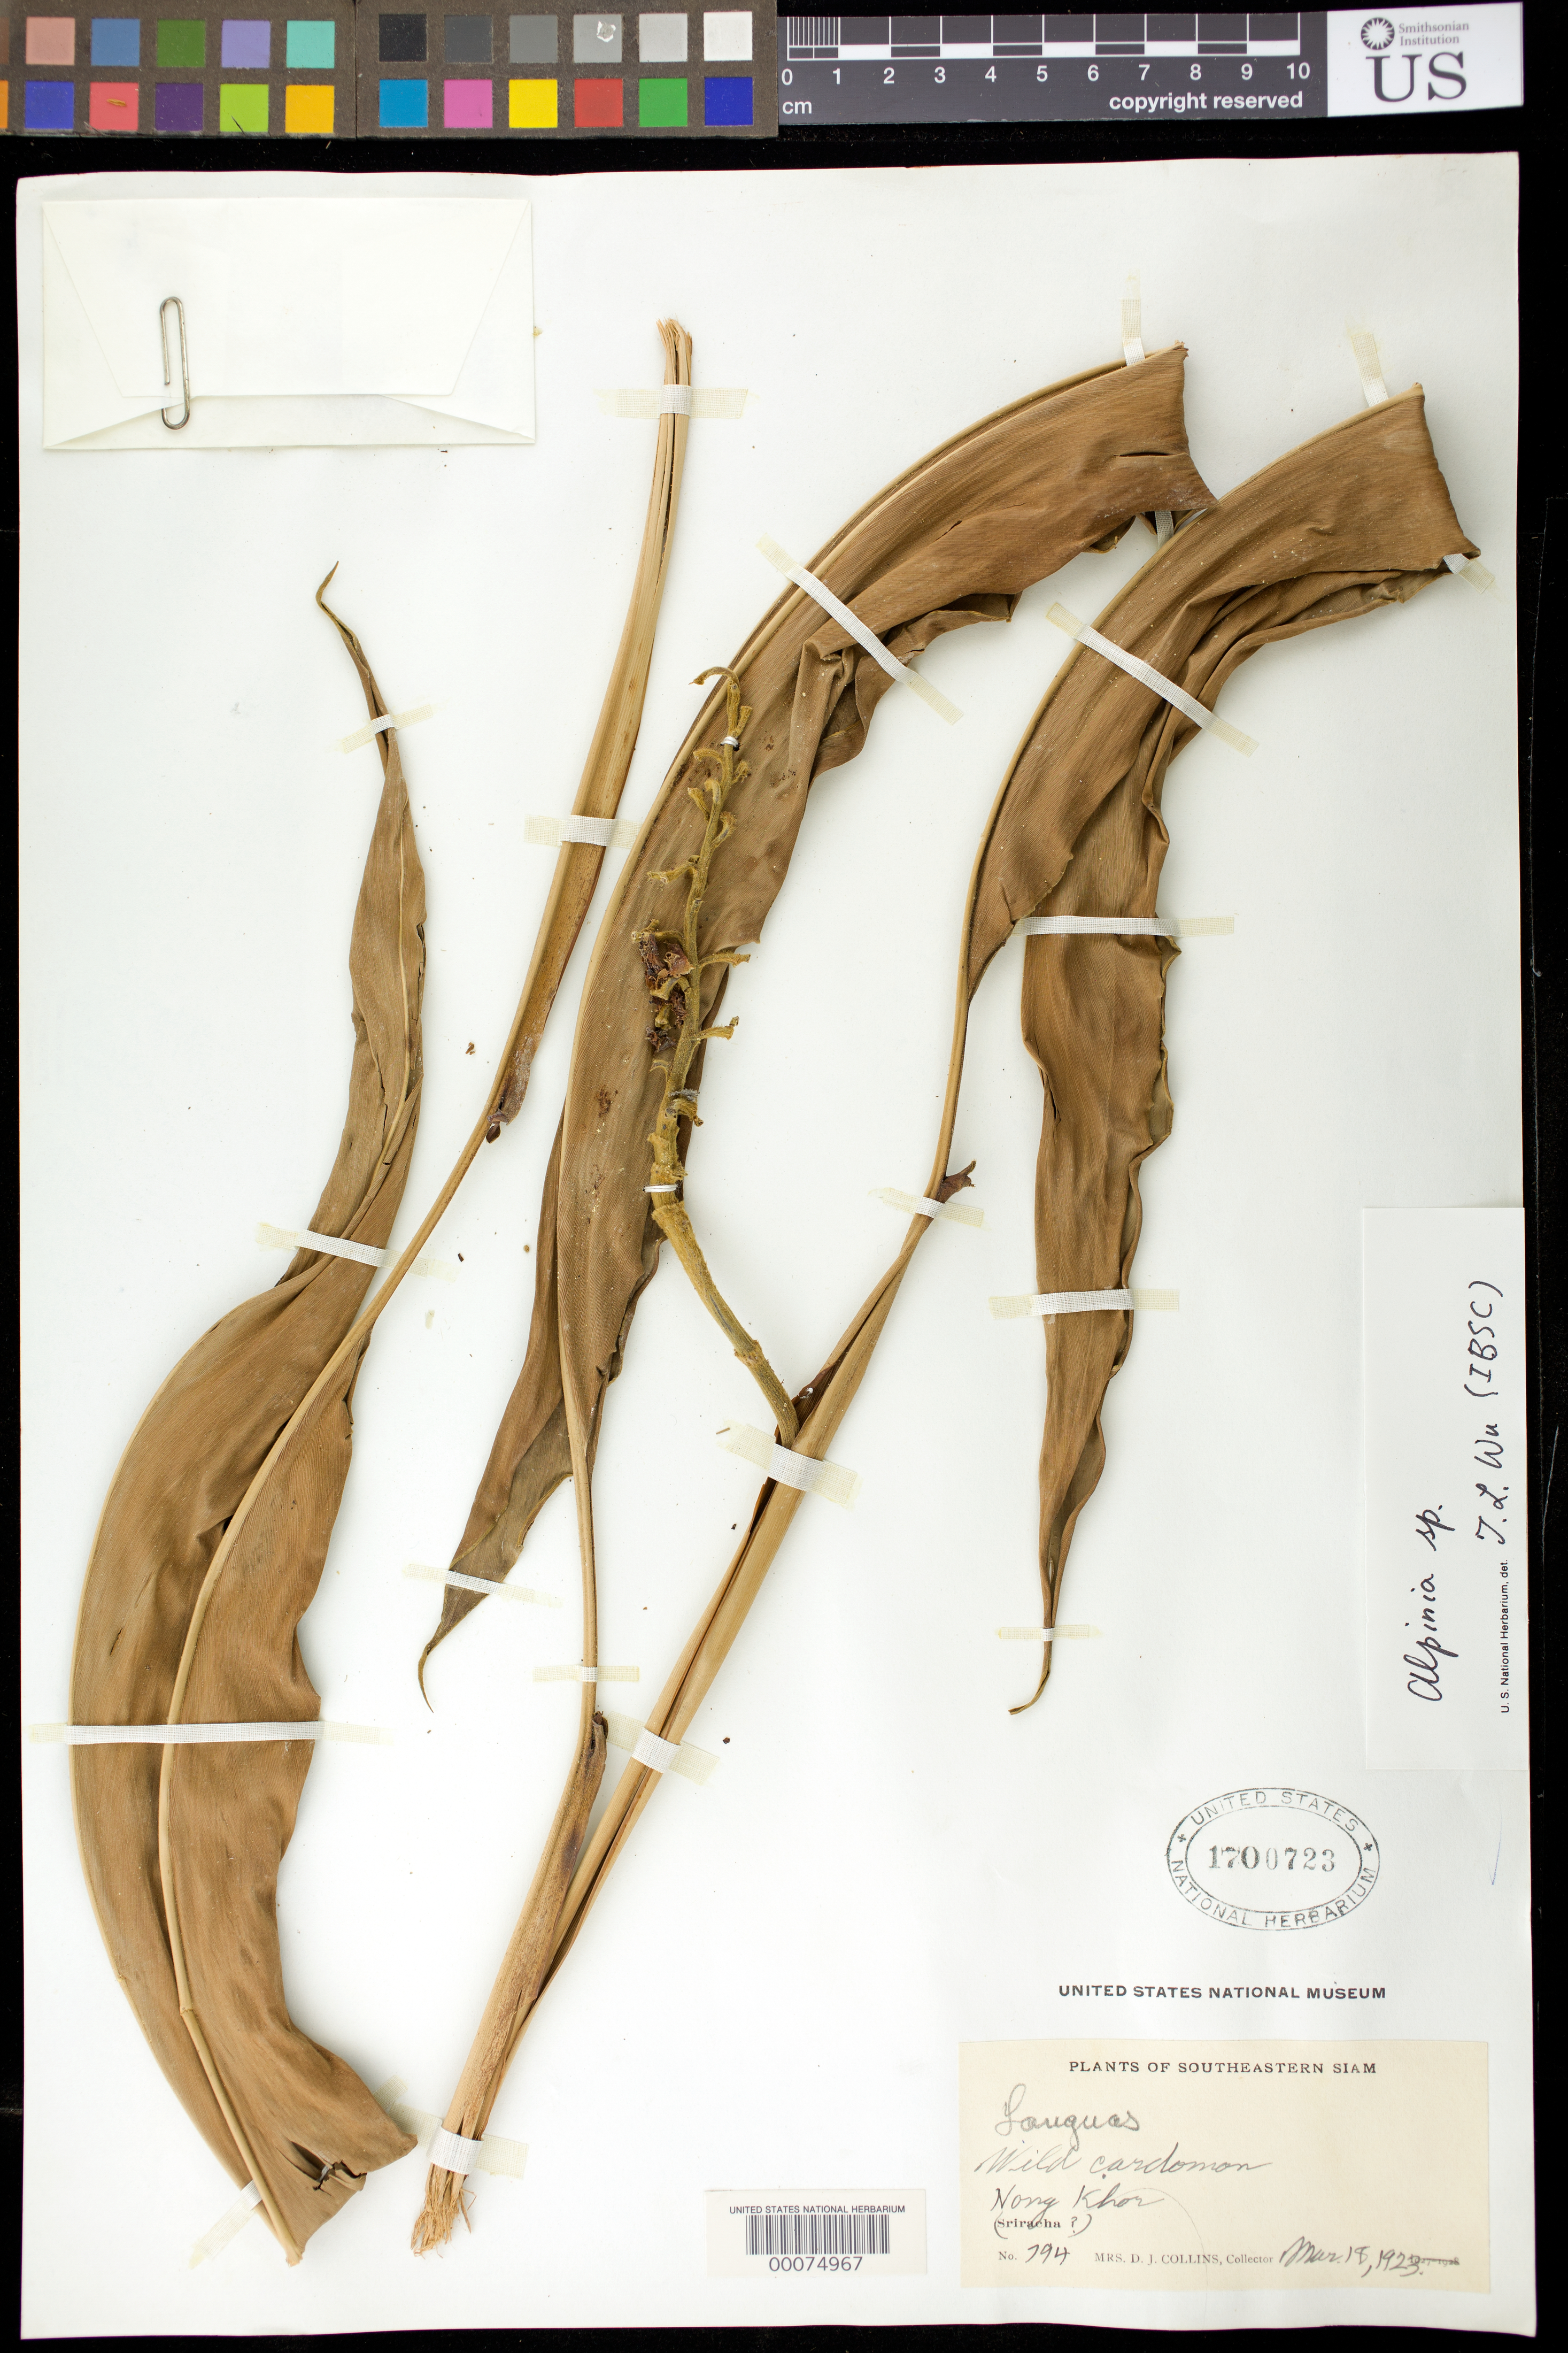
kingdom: Plantae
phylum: Tracheophyta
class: Liliopsida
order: Zingiberales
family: Zingiberaceae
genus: Alpinia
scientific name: Alpinia sp.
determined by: Wu, Te-Ling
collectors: Mrs. D. J. Collins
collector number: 794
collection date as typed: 18 Mar 1923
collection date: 1923-03-18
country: Thailand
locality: Plants of southeastern siam, nong khor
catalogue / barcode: US 1700723